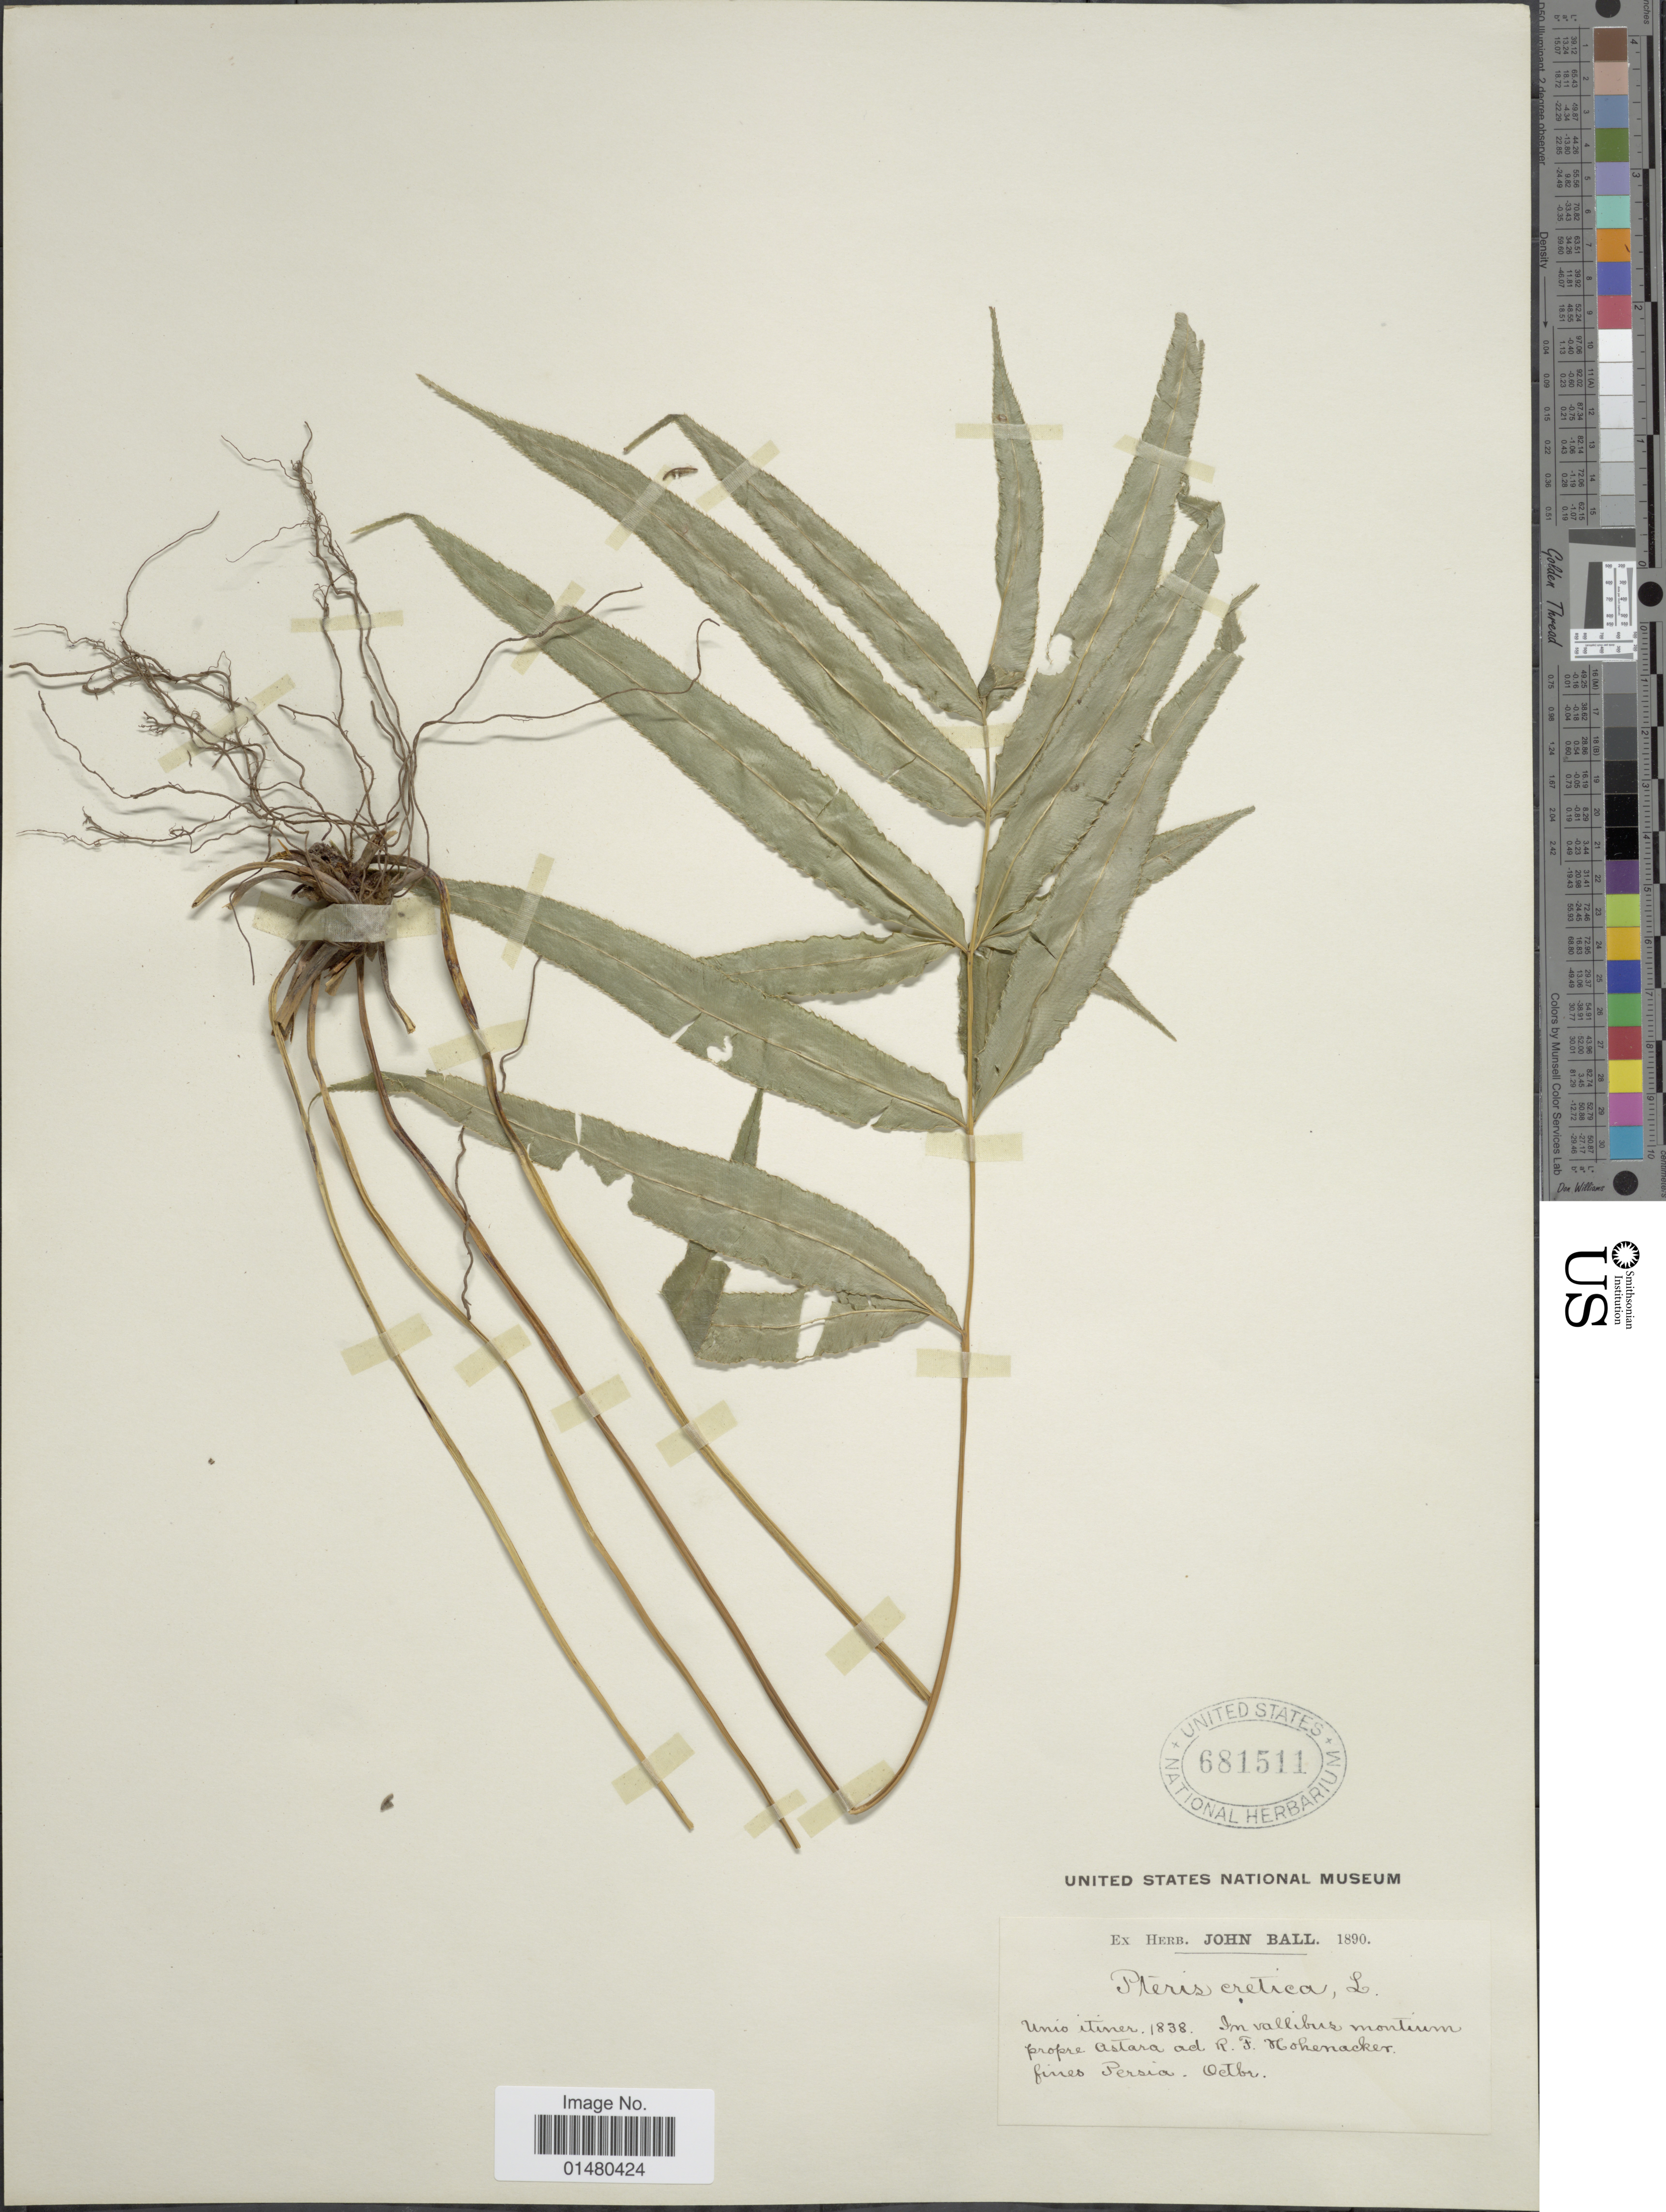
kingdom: Plantae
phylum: Tracheophyta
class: Polypodiopsida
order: Polypodiales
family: Pteridaceae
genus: Pteris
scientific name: Pteris cretica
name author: L.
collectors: R. F. Hohenacker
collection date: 1838-10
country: Iran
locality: In vallibus montium prope Astara fines Persia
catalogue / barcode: US 681511